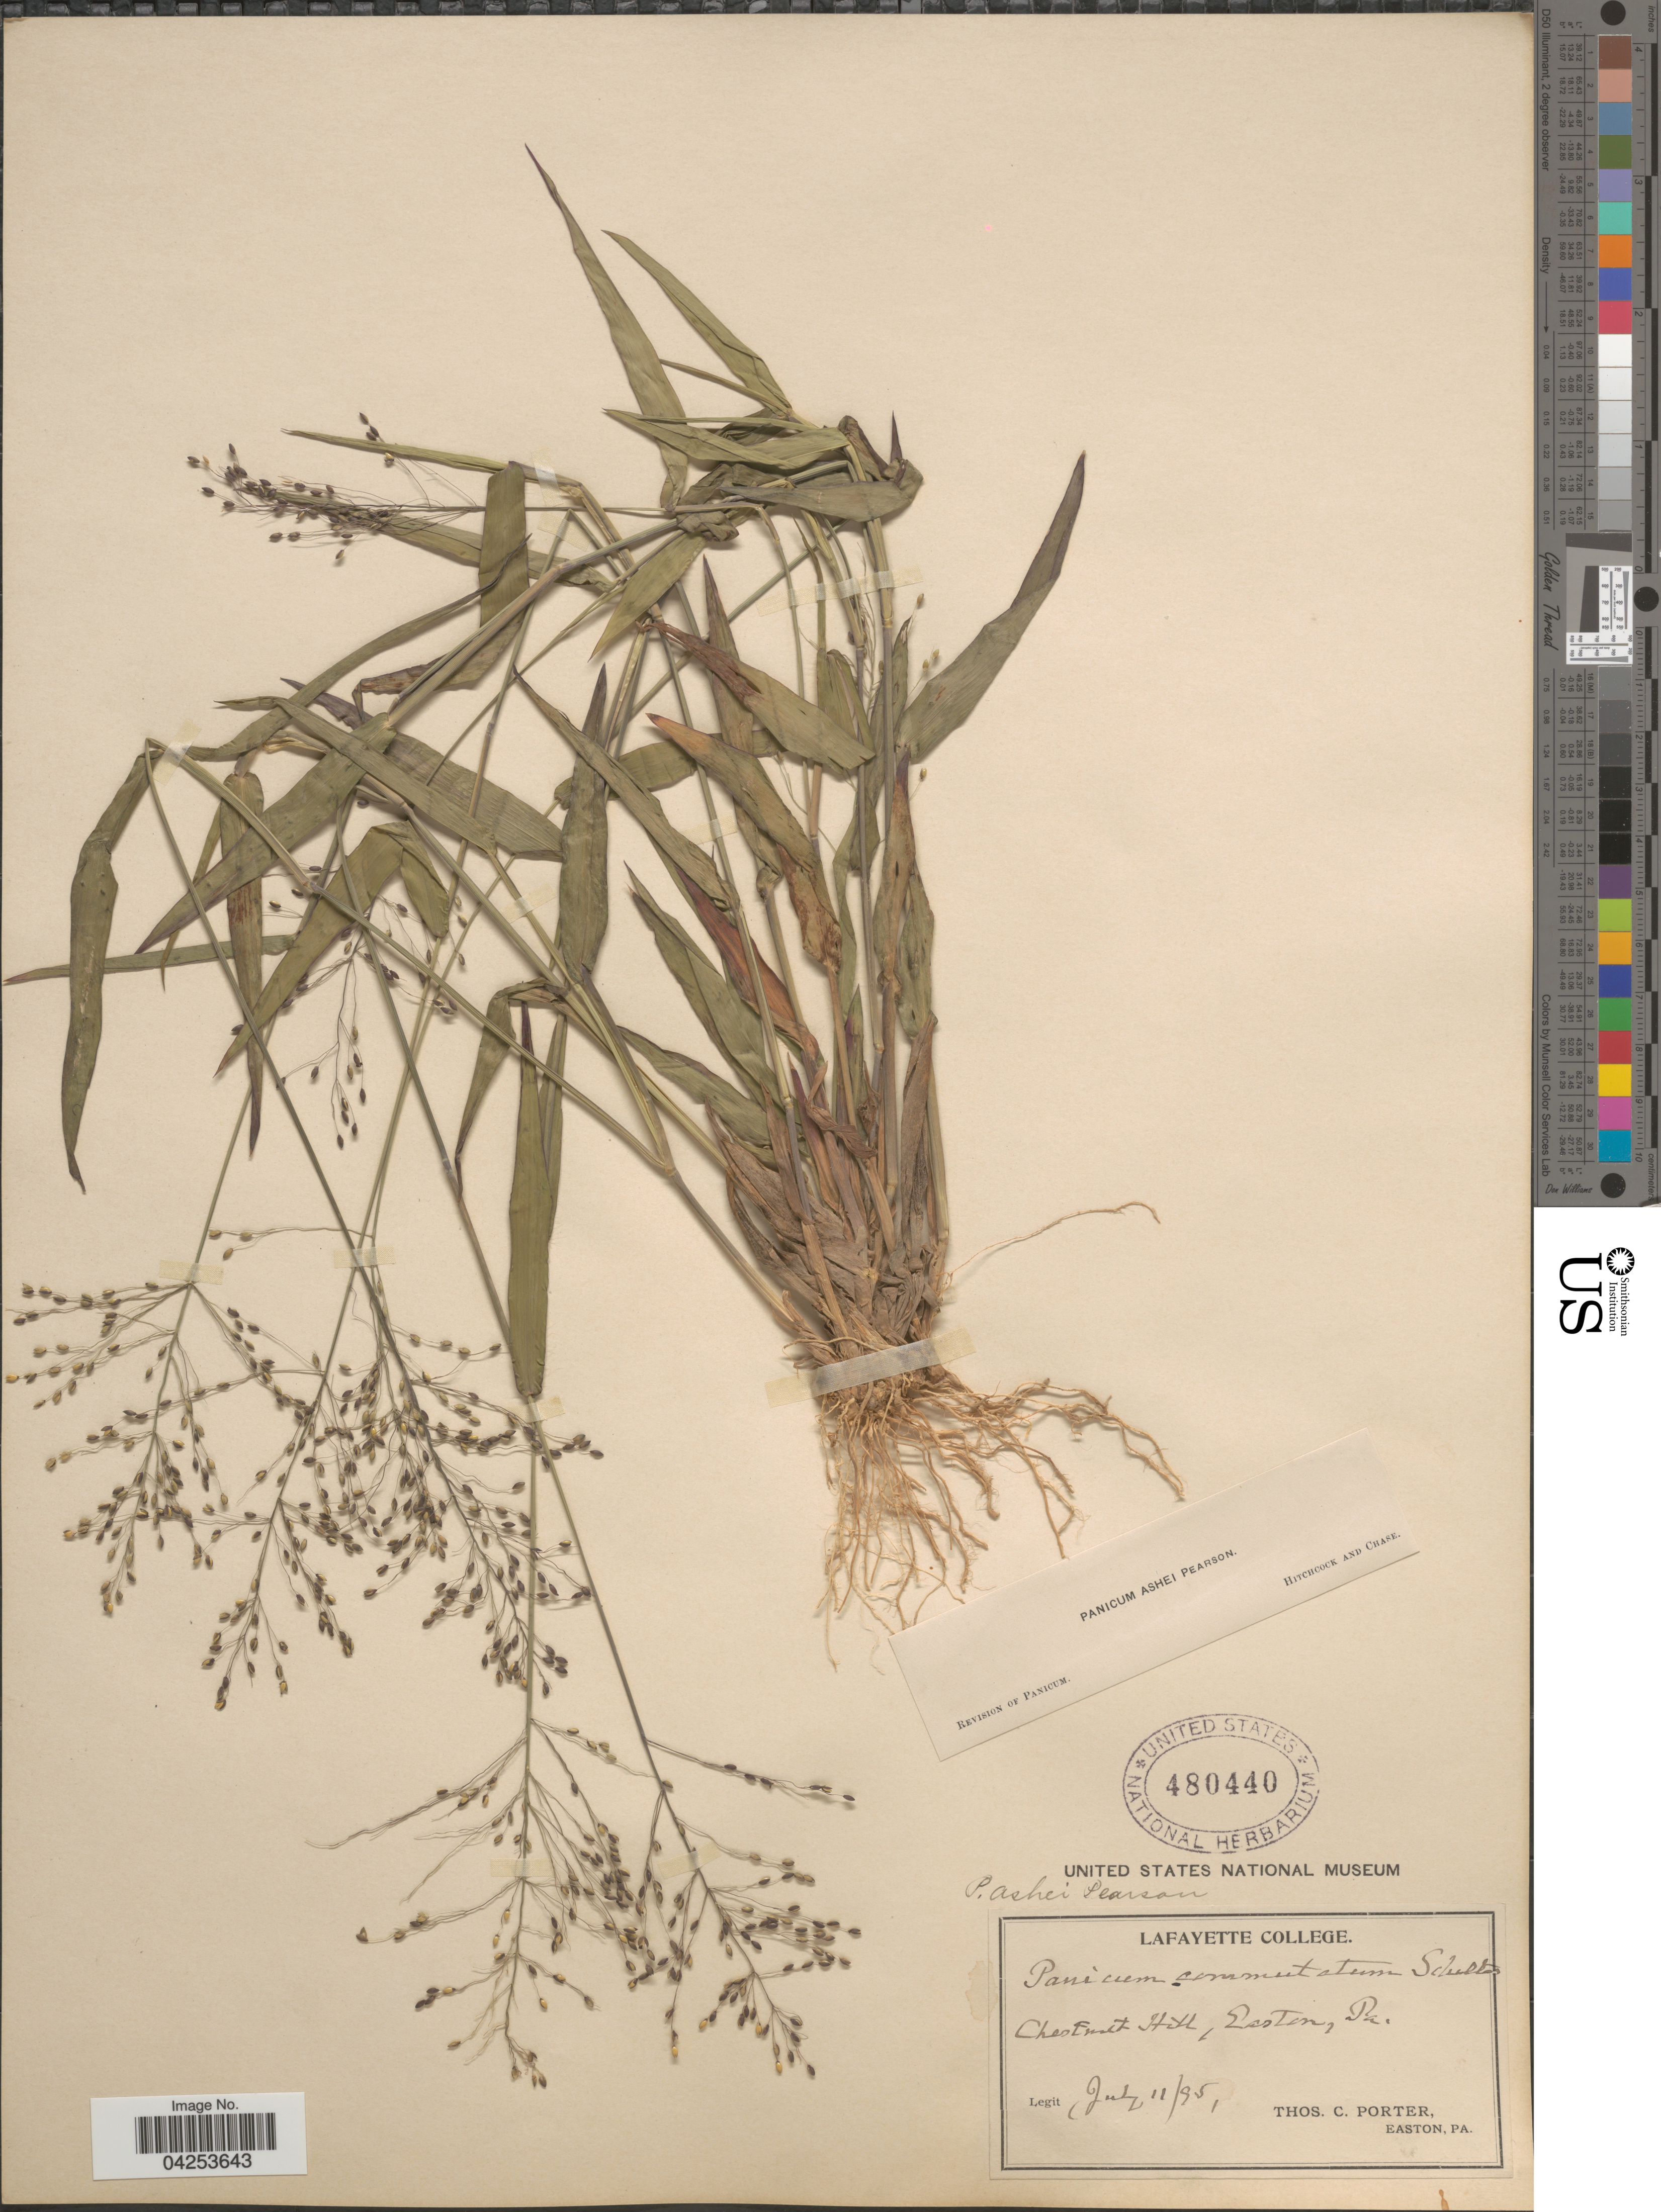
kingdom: Plantae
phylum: Tracheophyta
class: Liliopsida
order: Poales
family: Poaceae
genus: Dichanthelium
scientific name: Dichanthelium commutatum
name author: (Schult.) Gould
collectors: T. Porter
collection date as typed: Transcribed d/m/y: 11/7/95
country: United States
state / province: Pennsylvania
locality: Chestnut Hill, Easton.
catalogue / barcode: US 480440